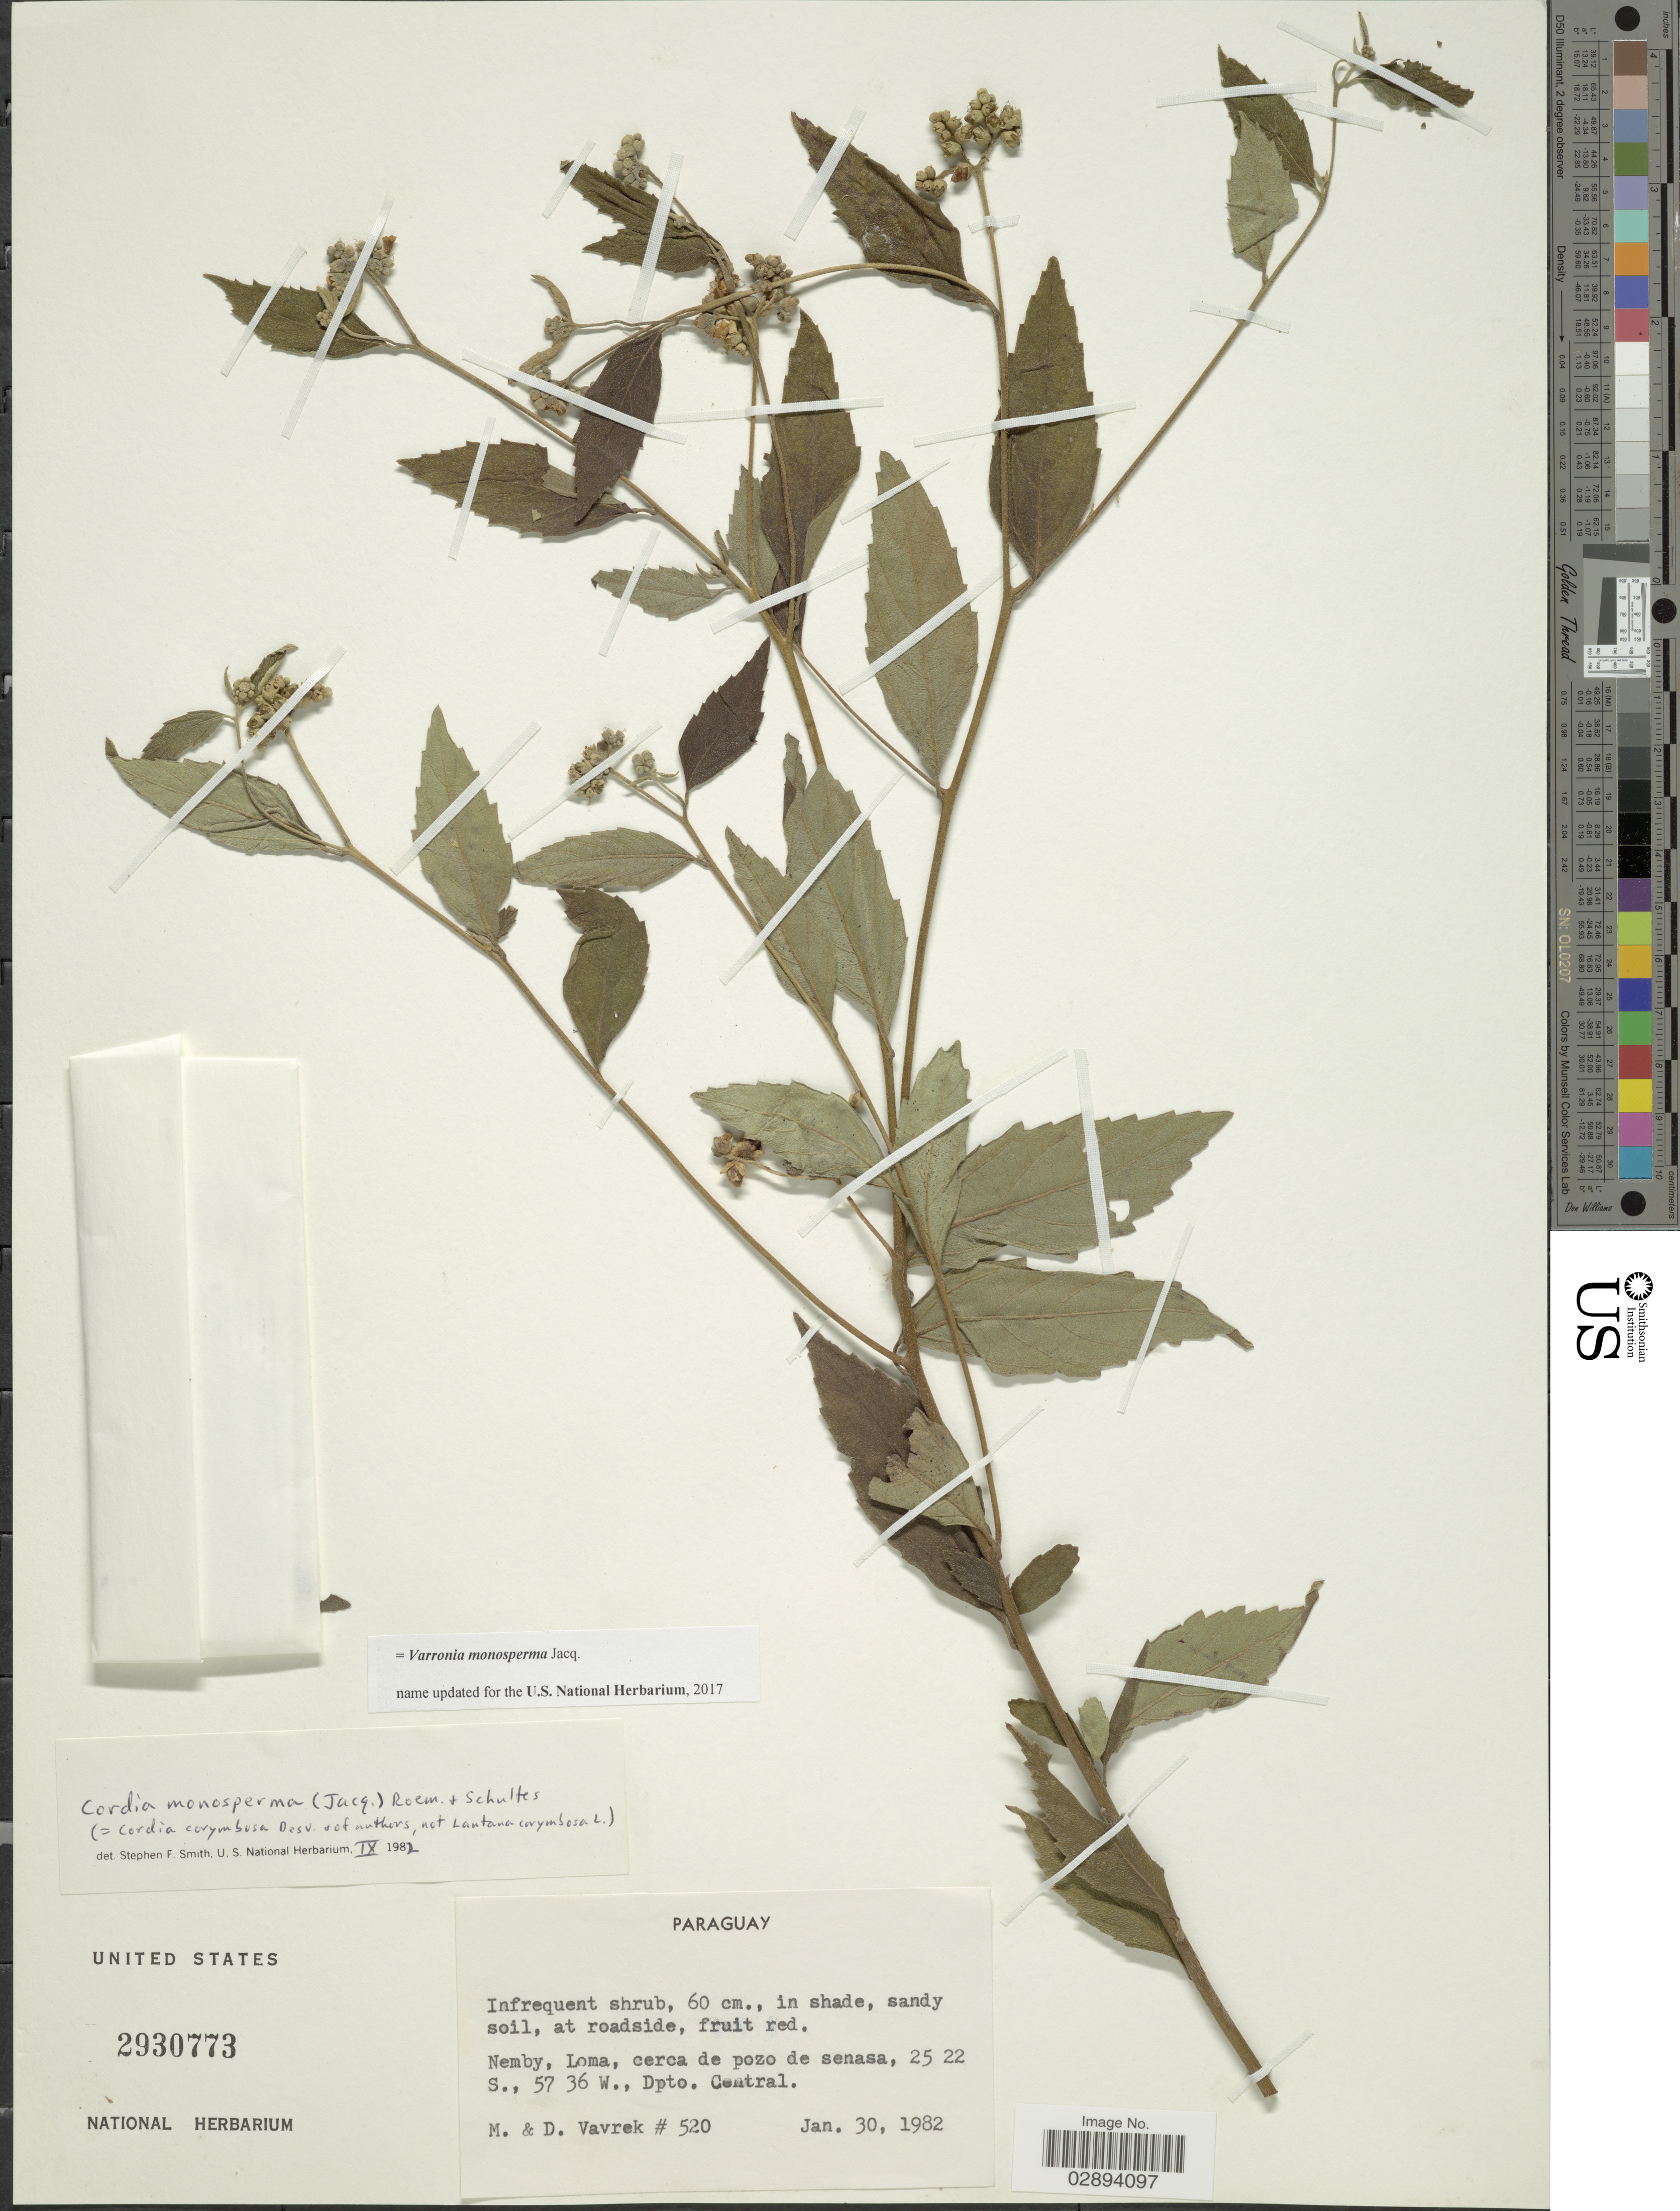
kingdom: Plantae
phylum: Tracheophyta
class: Magnoliopsida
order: Boraginales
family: Cordiaceae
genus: Varronia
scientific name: Varronia monosperma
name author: Jacq.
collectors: M. Vavrek & D. Vavrek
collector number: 520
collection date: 1982-01-30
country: Paraguay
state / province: Central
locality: Nemby, Loma, cerca de pozo de senasa, Dpto. Central.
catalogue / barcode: US 2930773